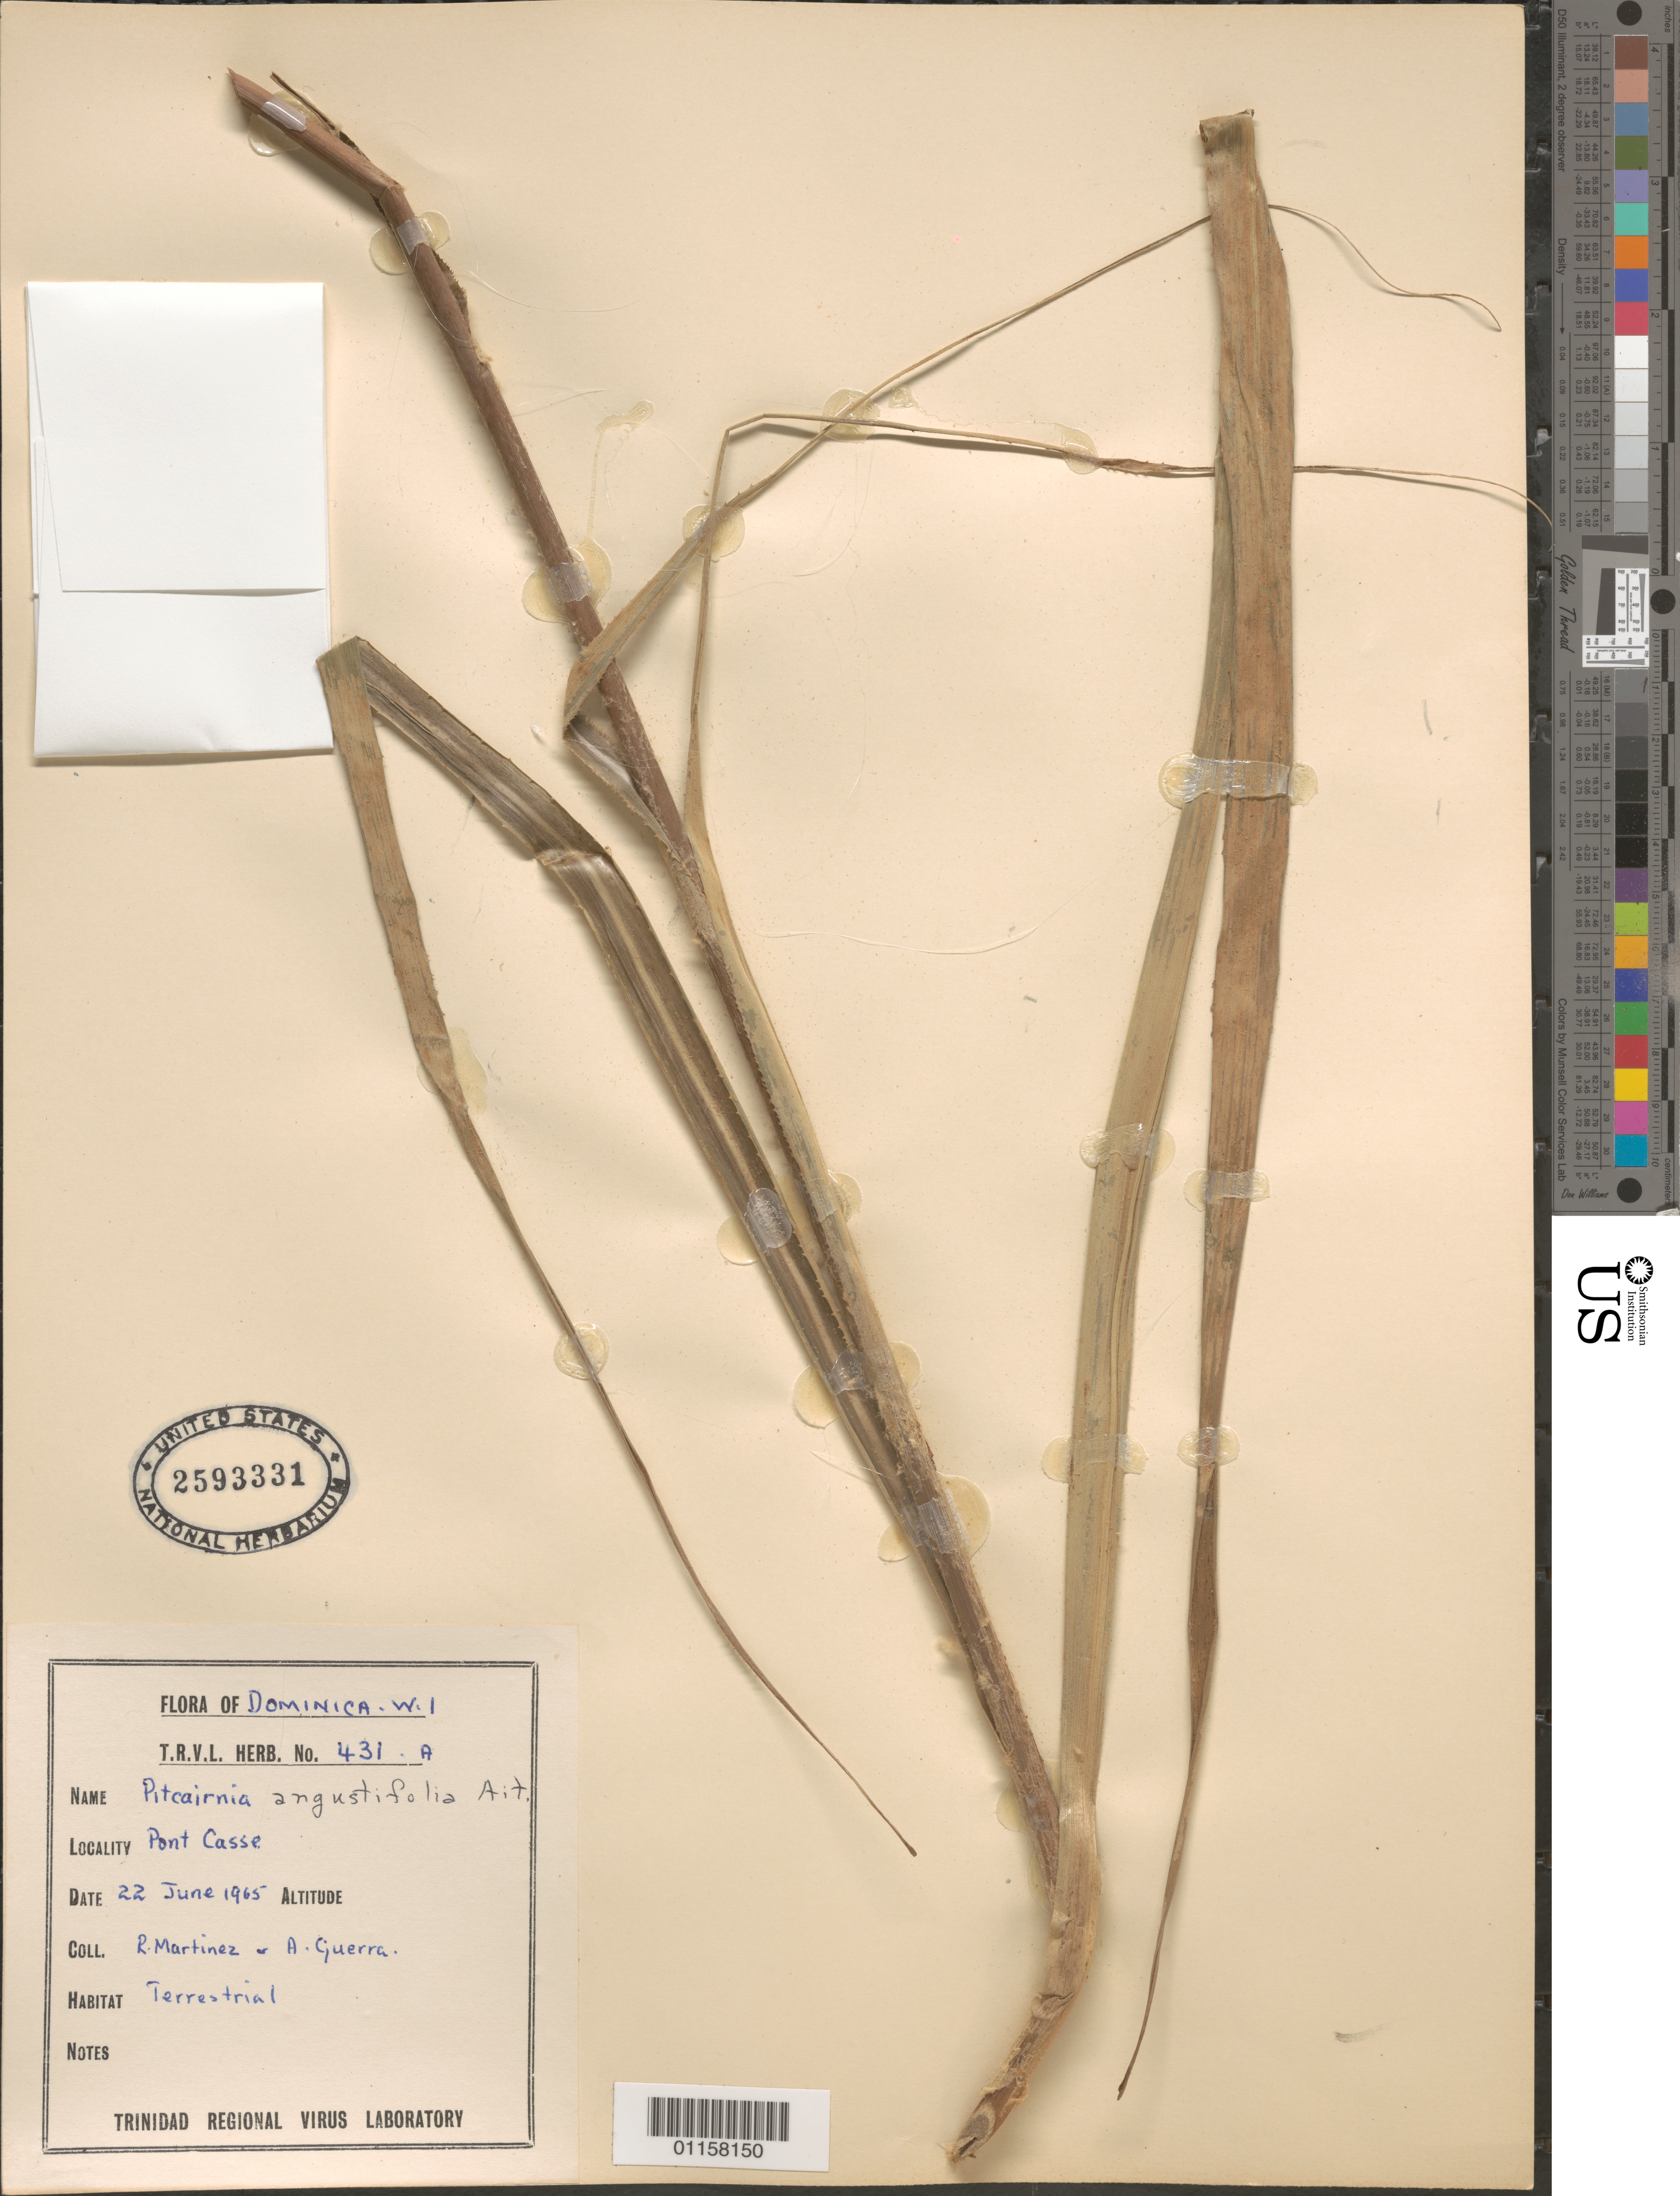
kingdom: Plantae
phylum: Tracheophyta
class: Liliopsida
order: Poales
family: Bromeliaceae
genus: Pitcairnia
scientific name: Pitcairnia angustifolia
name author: Sol. ex Aiton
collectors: R. Martinez & A. Guerra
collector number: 431 A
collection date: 1965-06-22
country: Dominica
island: Dominica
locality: Pont Casse.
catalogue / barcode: US 2593331